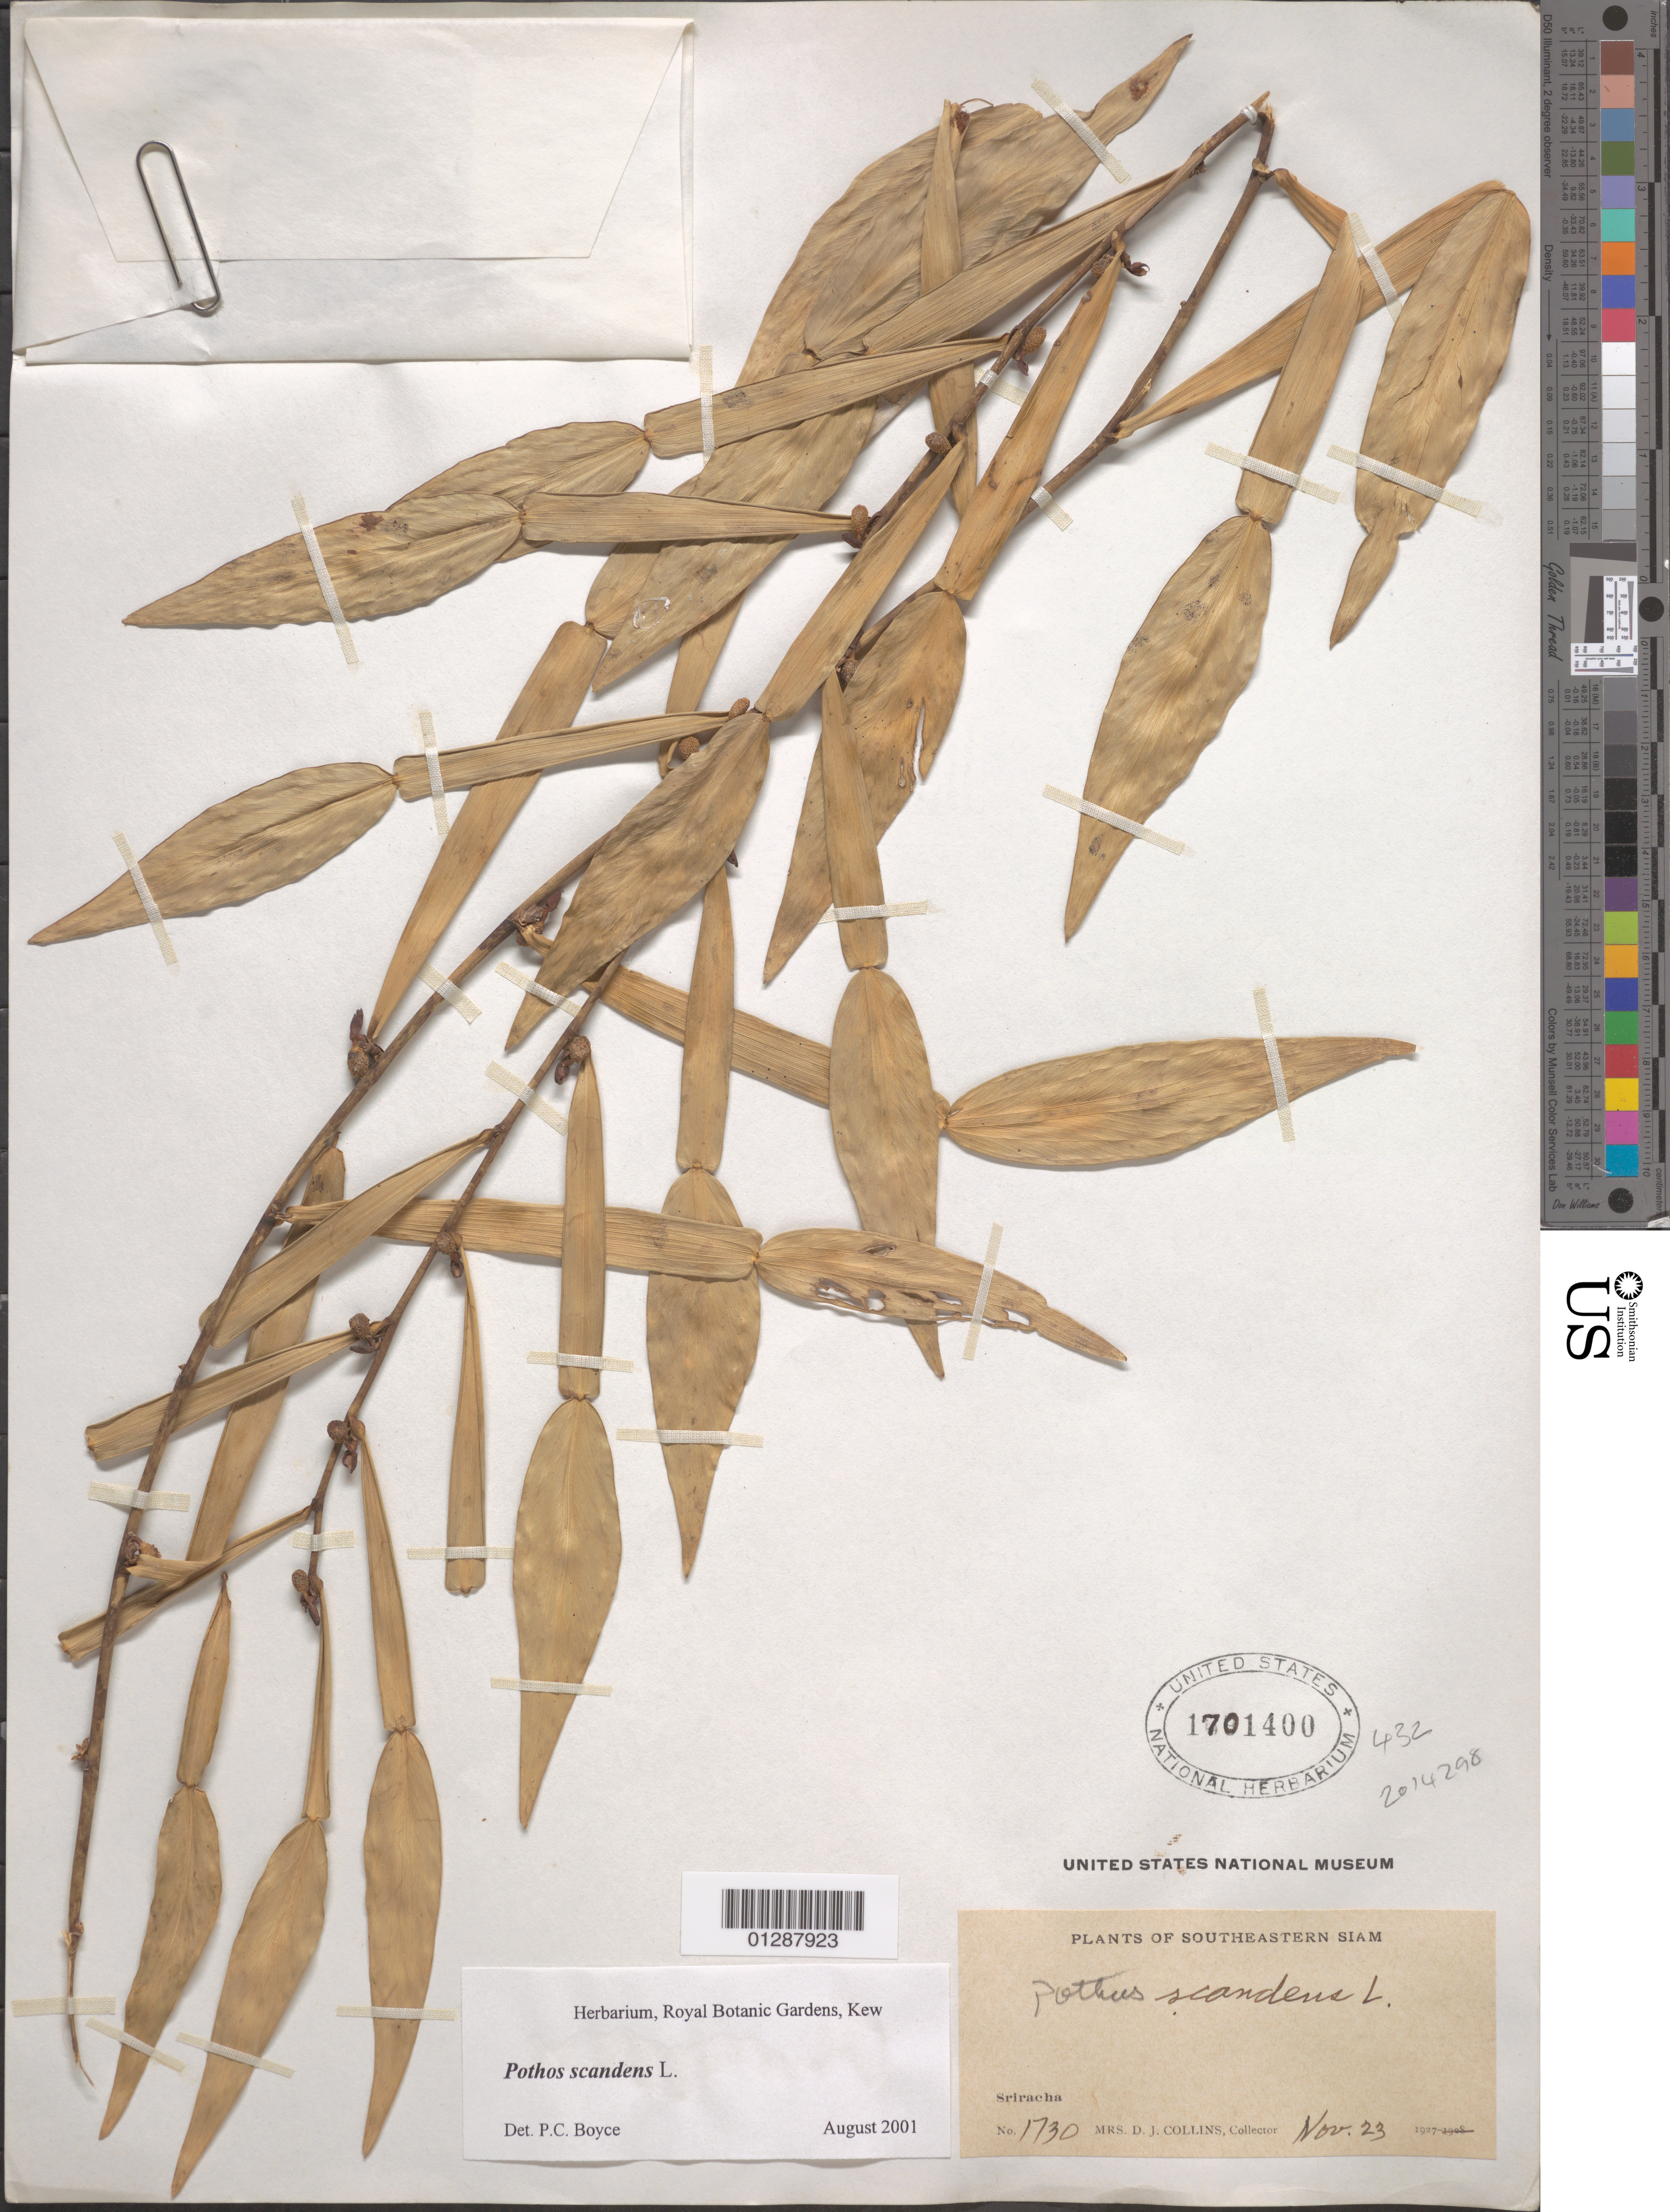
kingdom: Plantae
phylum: Tracheophyta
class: Liliopsida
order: Alismatales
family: Araceae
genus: Pothos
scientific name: Pothos scandens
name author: L.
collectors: Mrs. D. J. Collins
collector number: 1730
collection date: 1927-11-23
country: Thailand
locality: Southeastern Siam. Sriracha.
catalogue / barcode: US 1701400